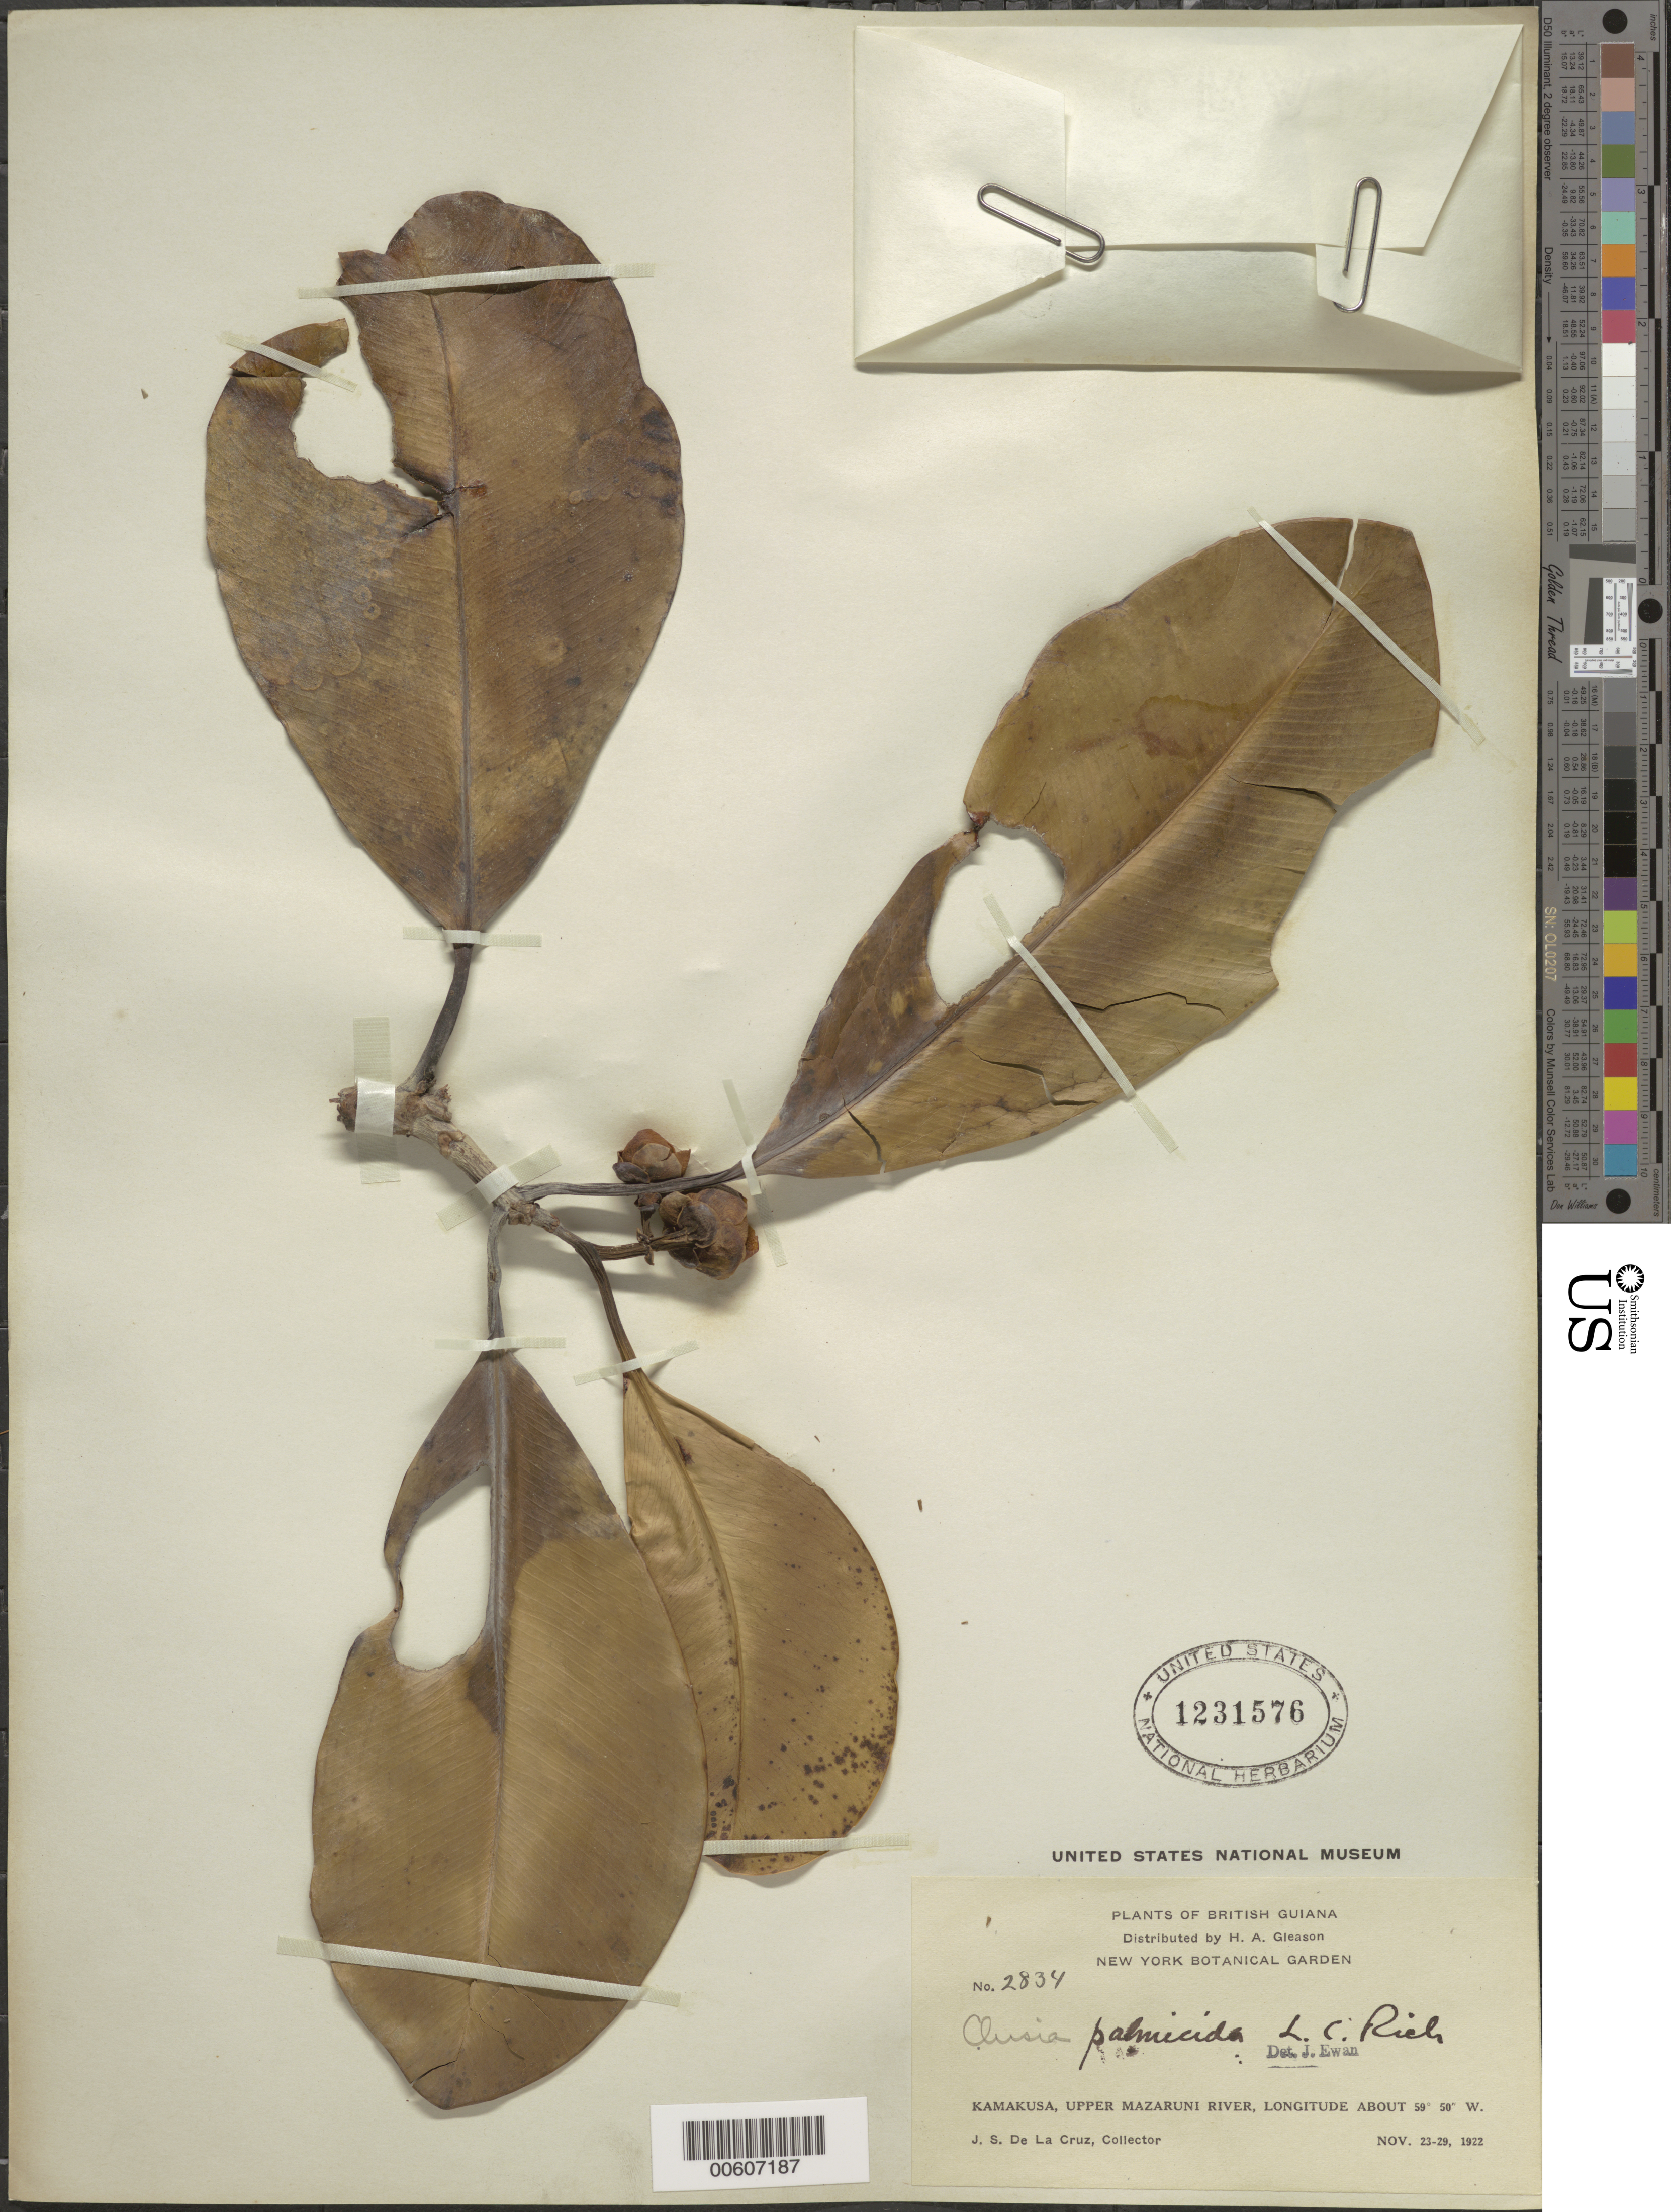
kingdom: Plantae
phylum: Tracheophyta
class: Magnoliopsida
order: Malpighiales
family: Clusiaceae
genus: Clusia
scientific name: Clusia palmicida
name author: Rich.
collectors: J. S. de la Cruz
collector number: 2834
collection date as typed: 23-Nov-22 to 29-Nov-22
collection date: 1922-11-23/1922-11-29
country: Guyana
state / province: Cuyuni-Mazaruni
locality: Kamakusa, Upper Mazaruni R.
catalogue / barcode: US 1231576